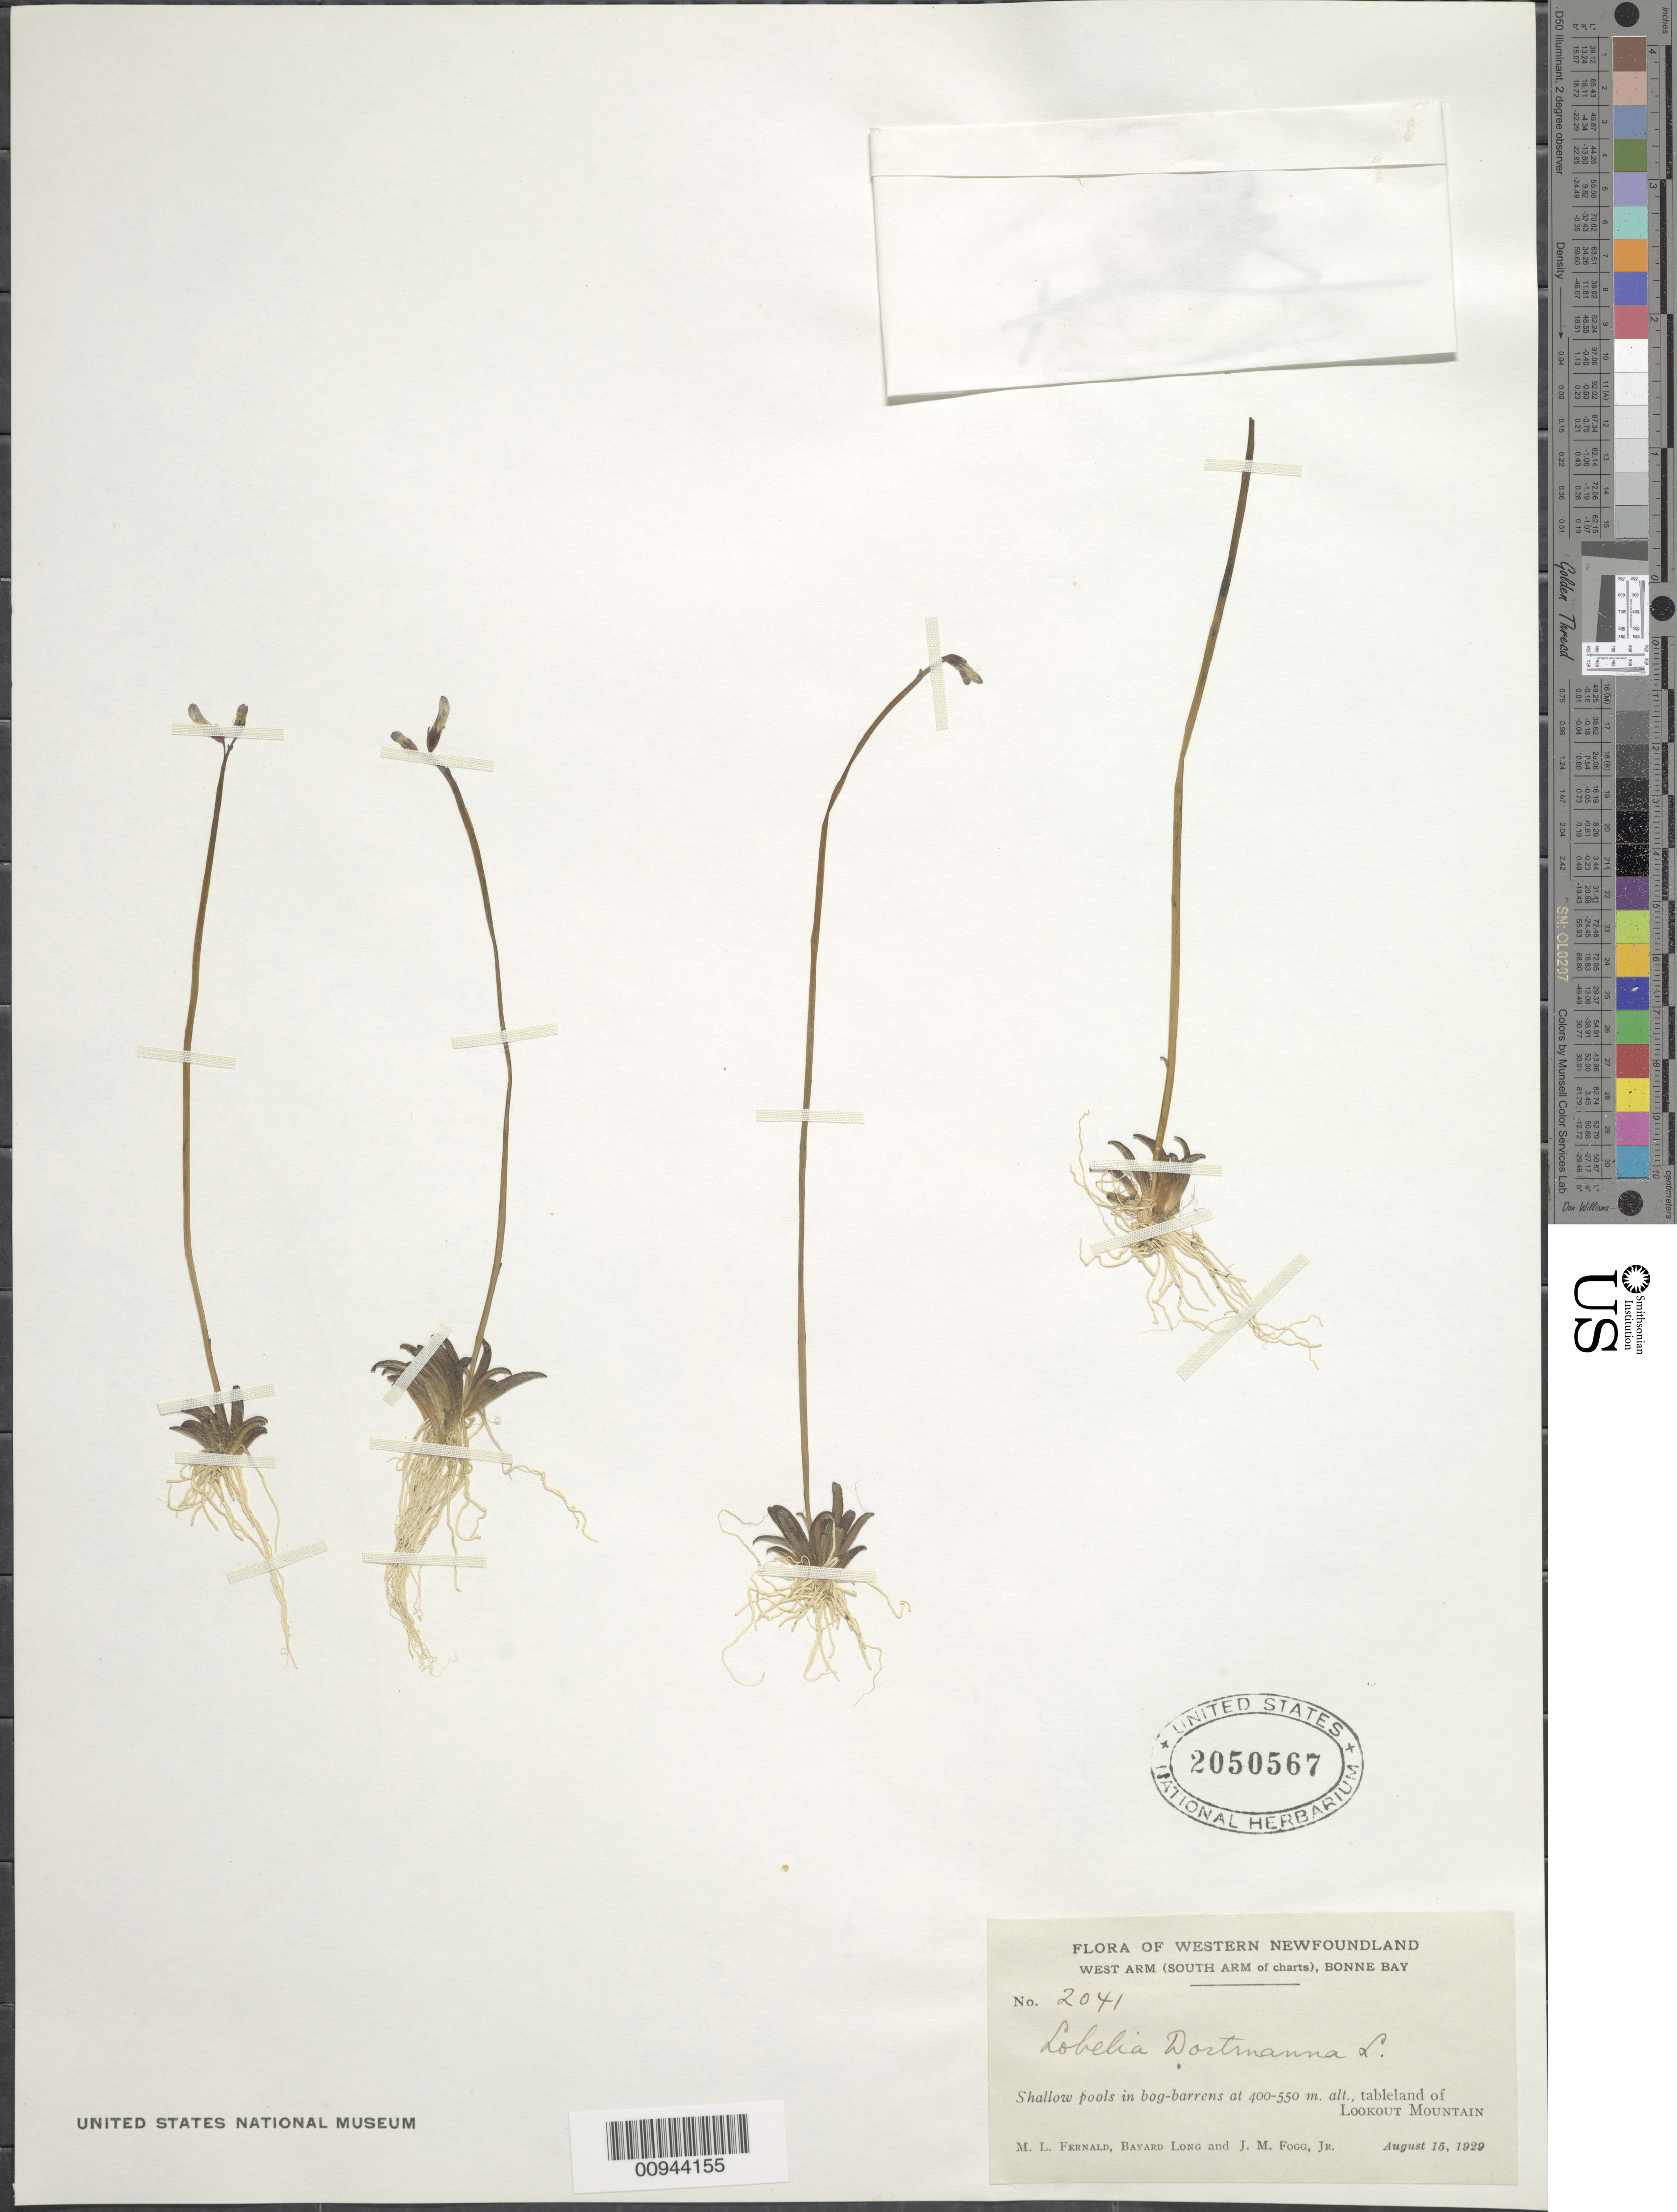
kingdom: Plantae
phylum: Tracheophyta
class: Magnoliopsida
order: Asterales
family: Campanulaceae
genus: Lobelia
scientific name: Lobelia dortmanna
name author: L.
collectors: M. L. Fernald, B. H. Long & J. Fogg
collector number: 2041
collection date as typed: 15 Aug 1929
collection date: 1929-08-15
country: Canada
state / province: Newfoundland and Labrador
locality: Bonne Bay, tableland of Lookout Mt.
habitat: shallow pools in bog-barrens at 400-550 m alt. tableland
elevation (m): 400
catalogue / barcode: US 2050567